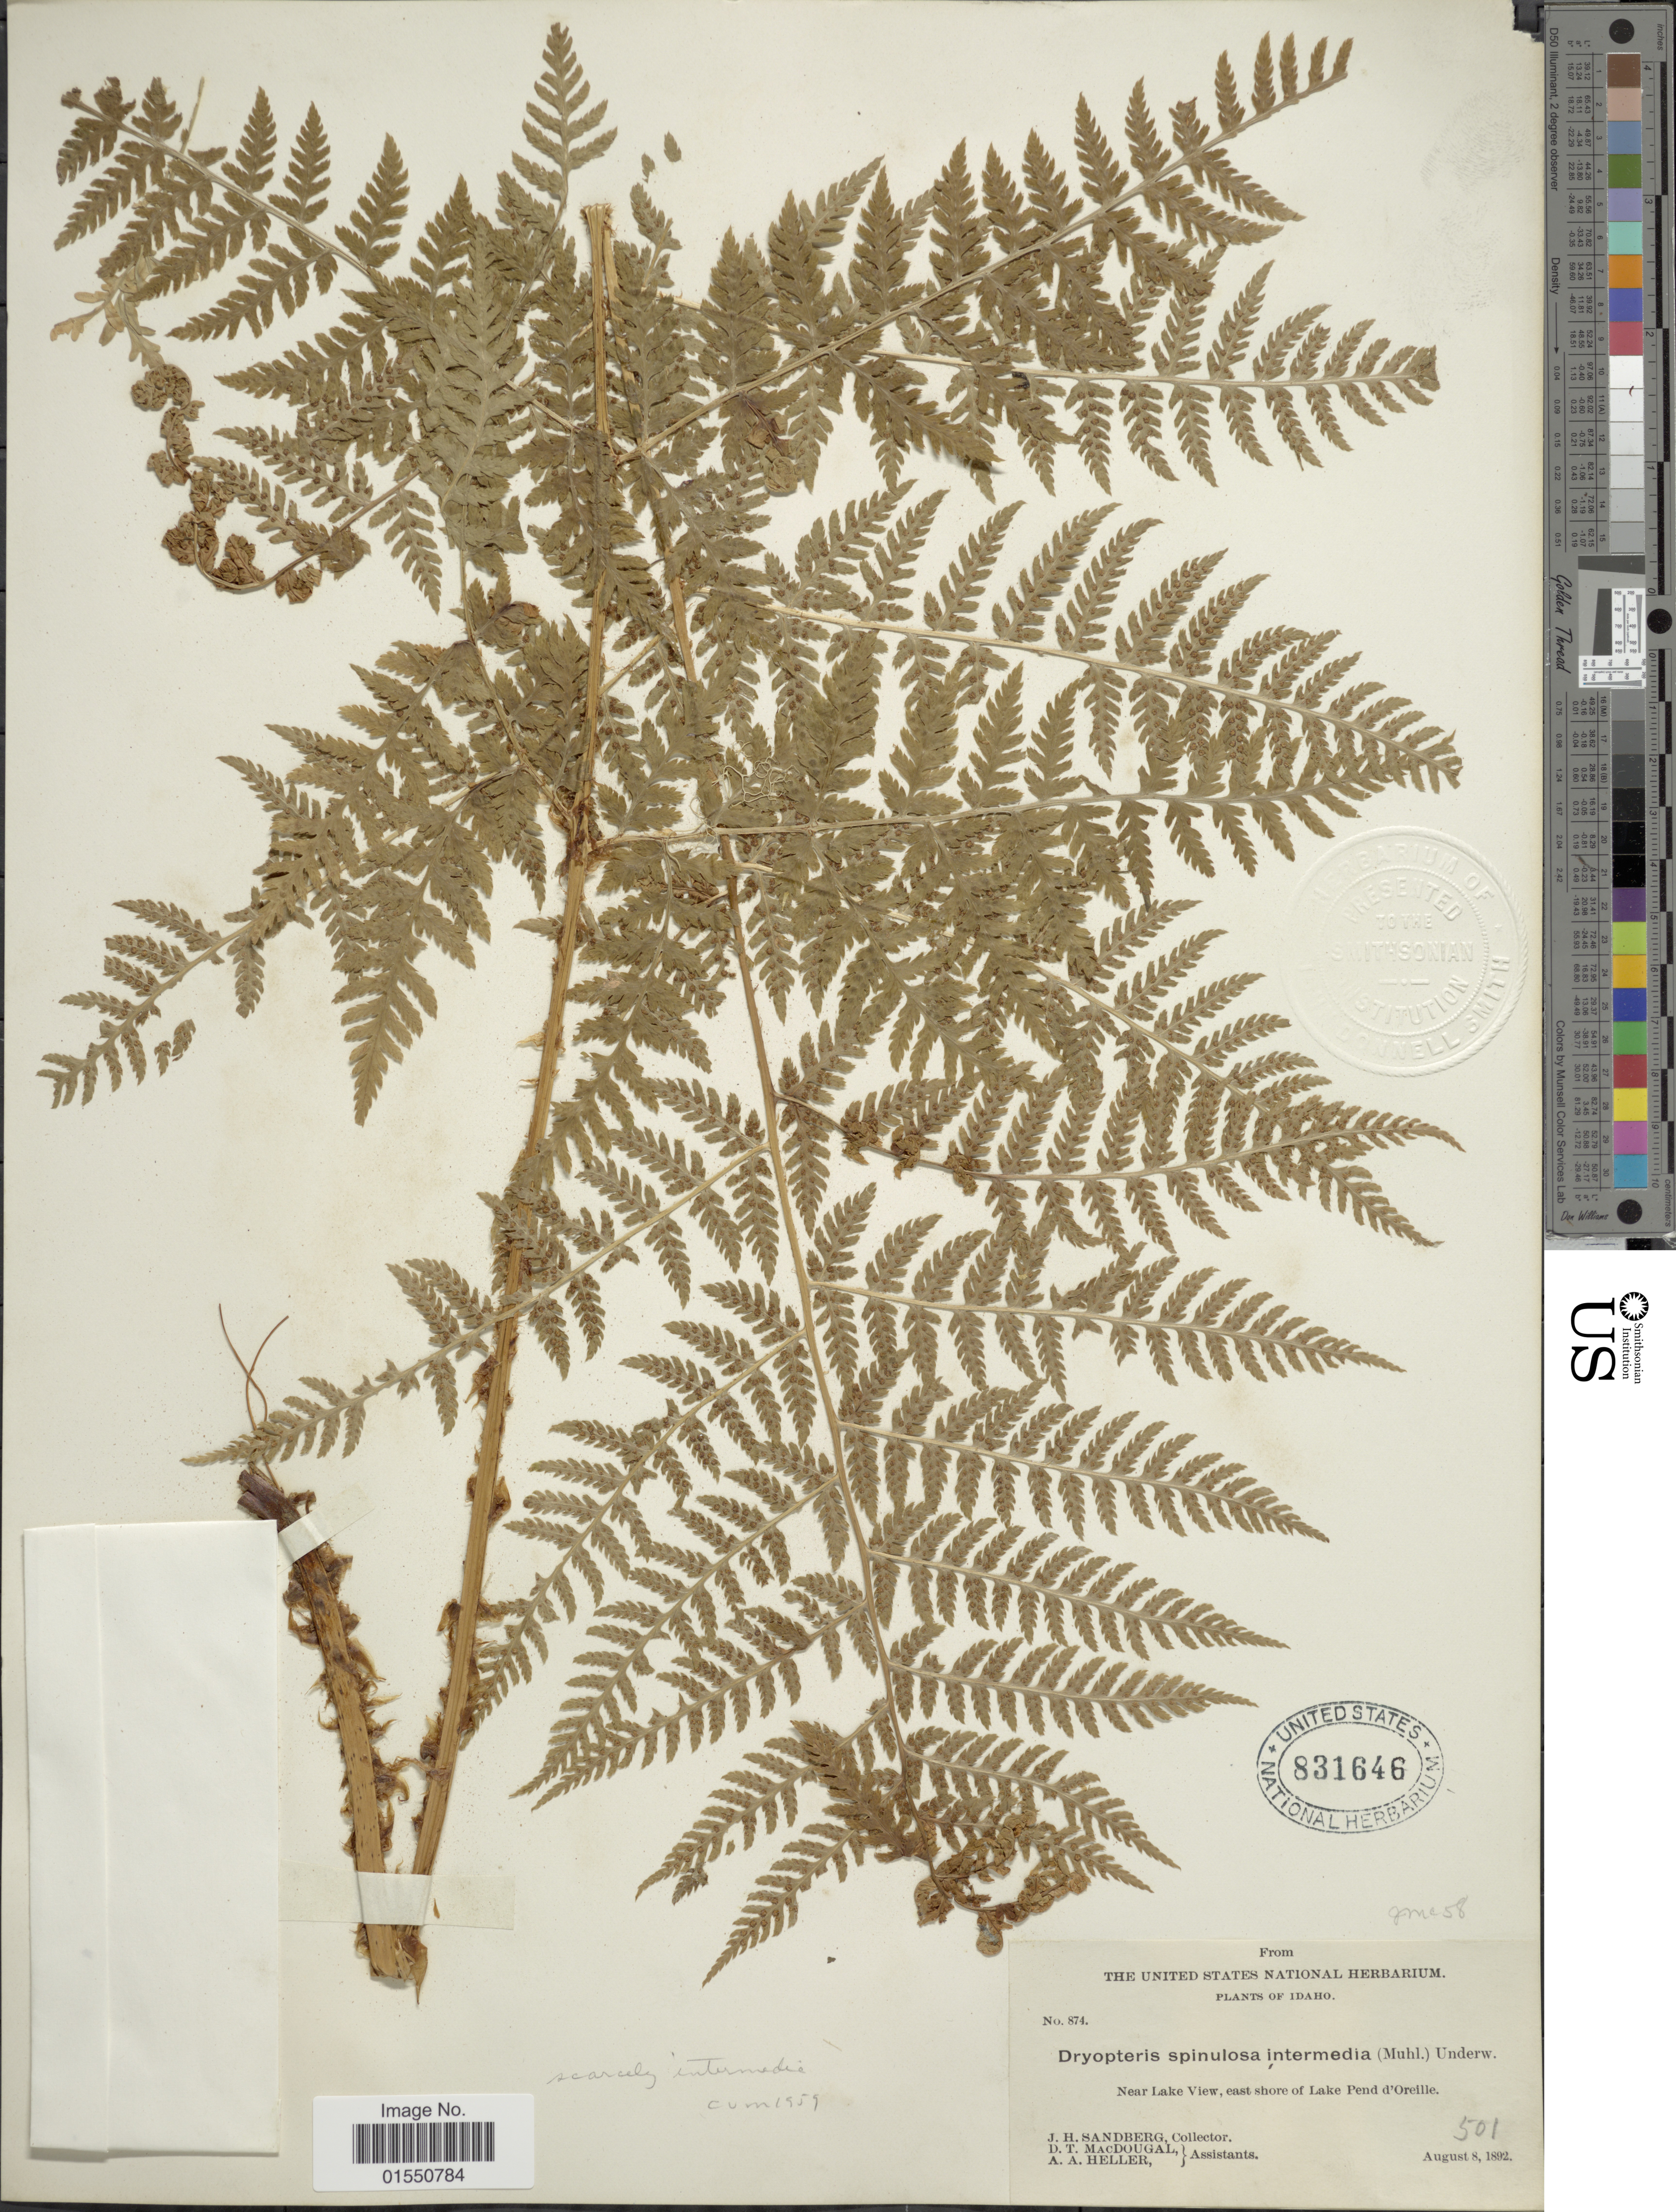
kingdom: Plantae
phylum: Tracheophyta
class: Polypodiopsida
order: Polypodiales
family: Dryopteridaceae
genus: Dryopteris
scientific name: Dryopteris expansa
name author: (C. Presl) Fraser-Jenk. & Jermy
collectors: J. H. Sandberg, D. T. MacDougal & A. A. Heller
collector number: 874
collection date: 1892-08-08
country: United States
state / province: Idaho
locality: Near Lake View, east shore of Lake Pend d' Oreille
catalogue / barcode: US 831464